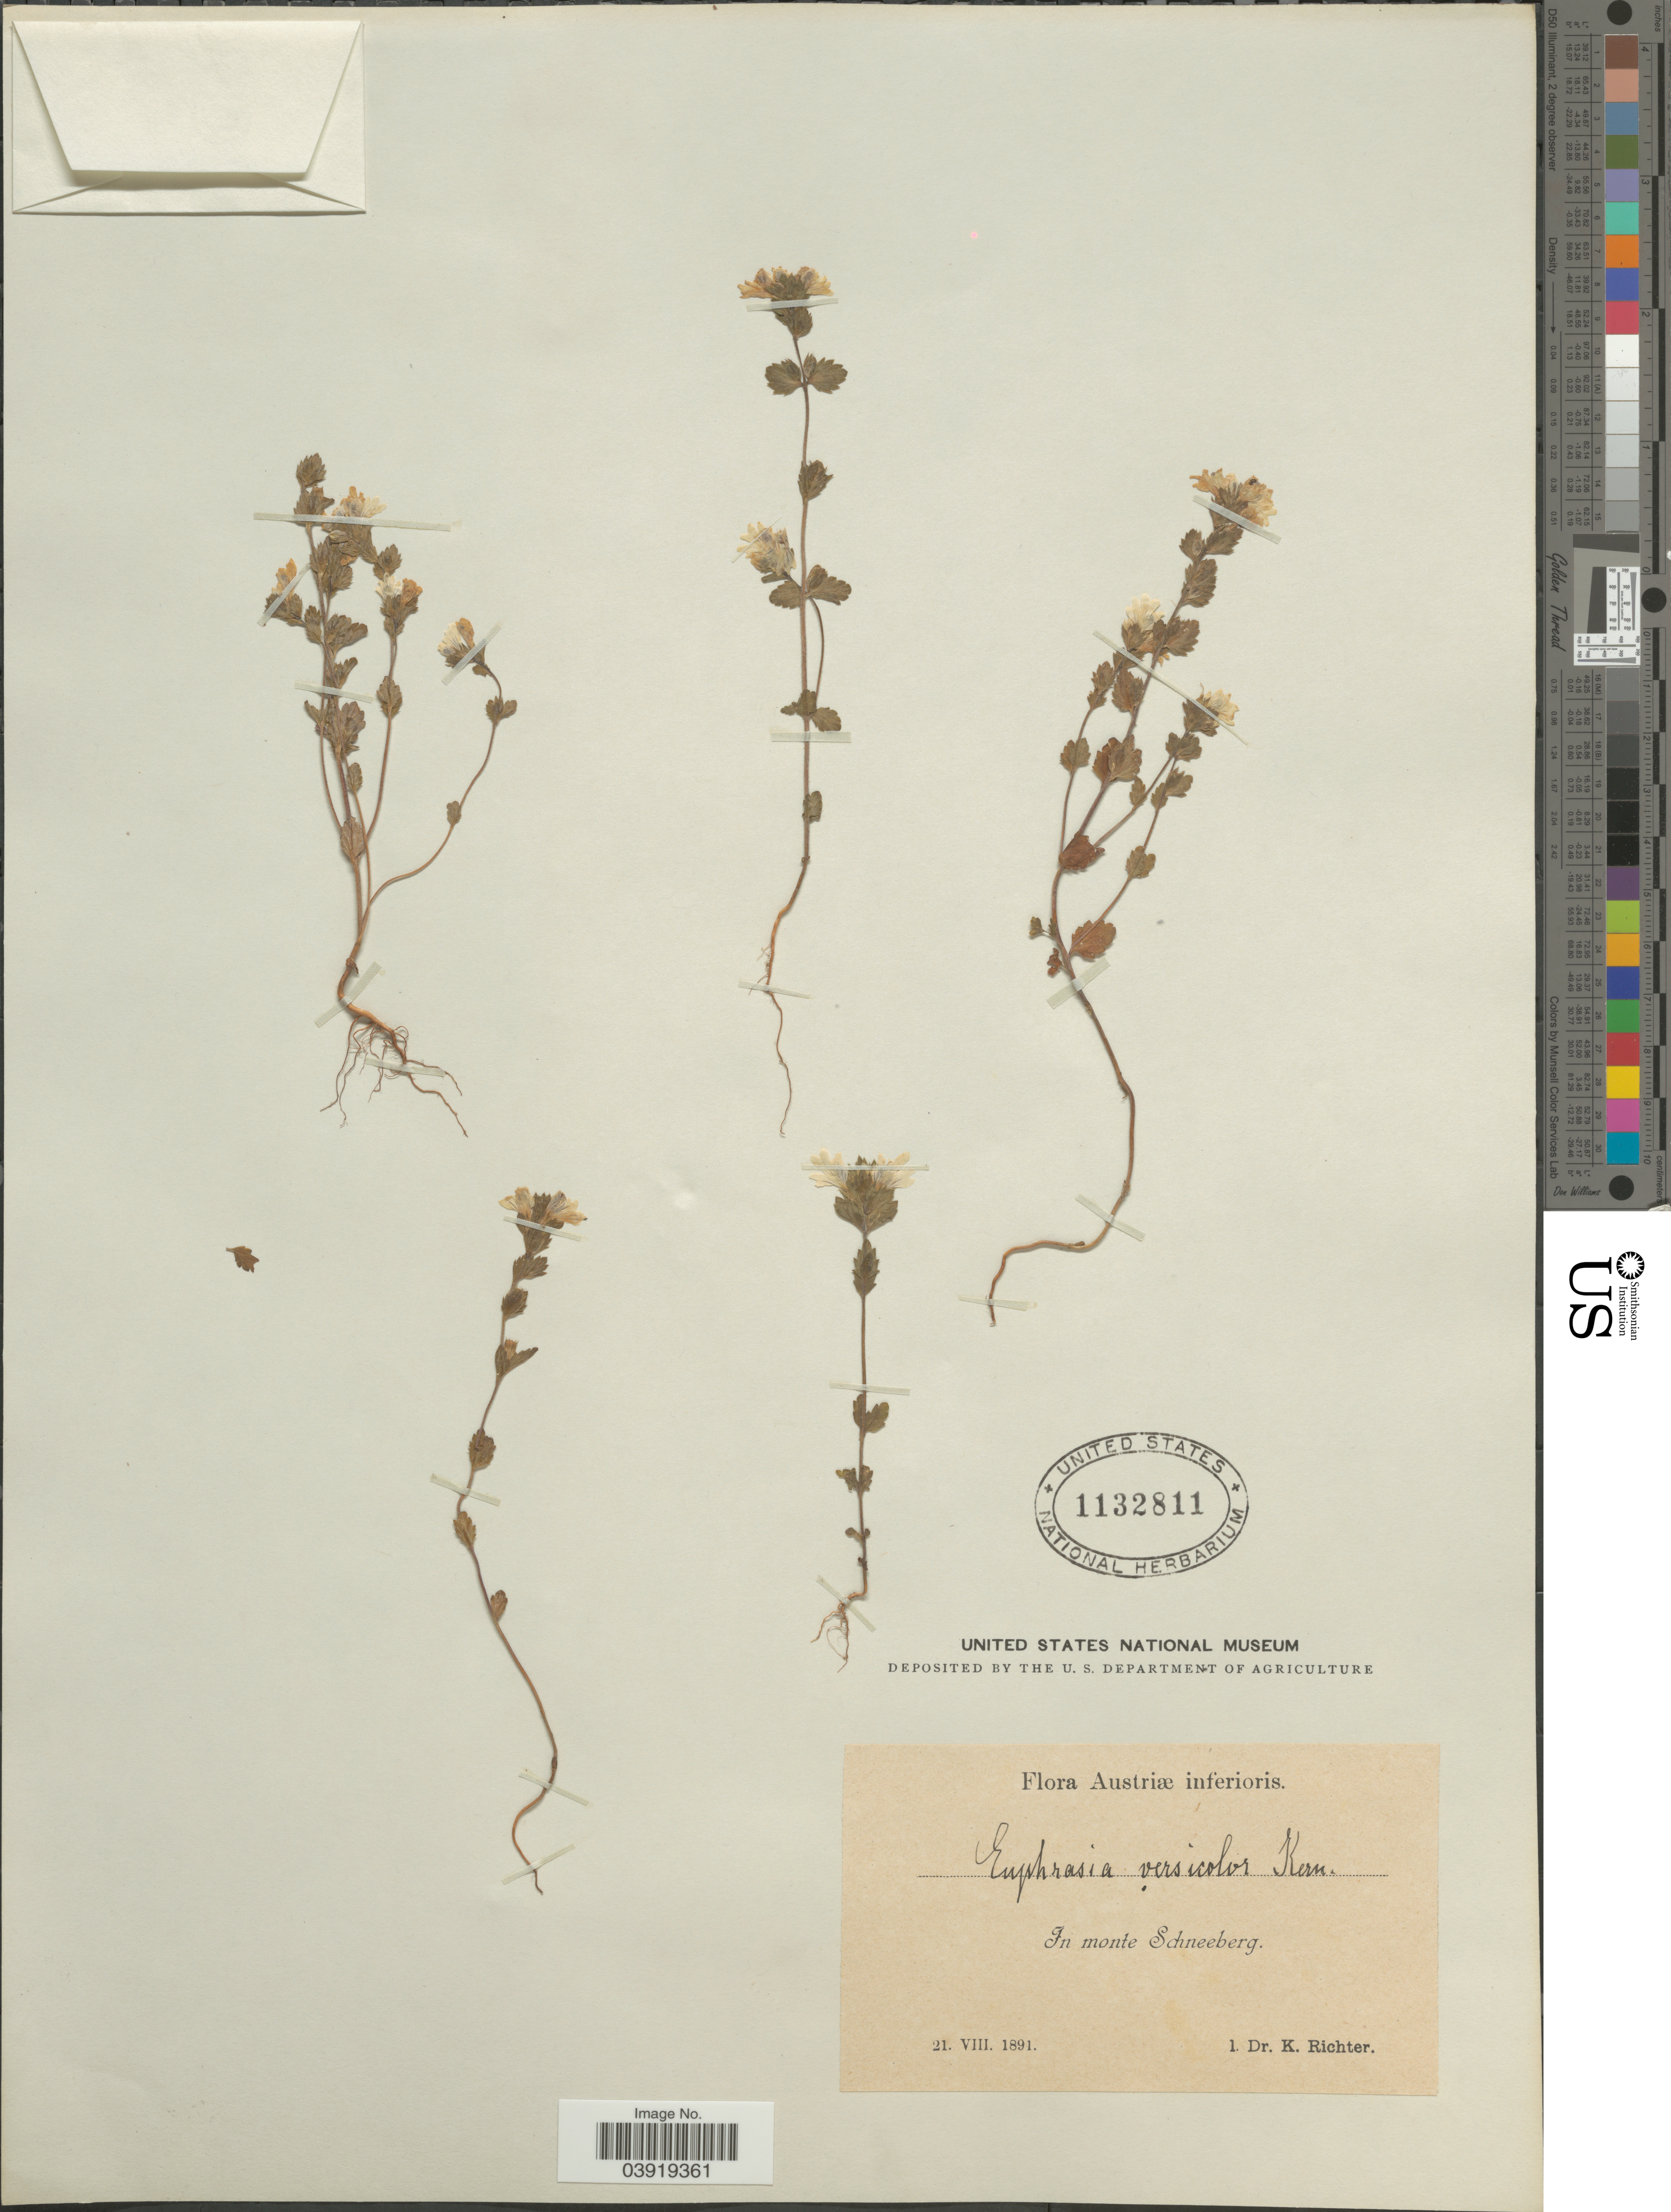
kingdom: Plantae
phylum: Tracheophyta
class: Magnoliopsida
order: Lamiales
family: Orobanchaceae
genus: Euphrasia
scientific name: Euphrasia versicolor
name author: A. Kern.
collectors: K. Richter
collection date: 1891-08-21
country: Austria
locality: Austriæ inferioris. In monte Schneeberg.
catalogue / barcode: US 1132811